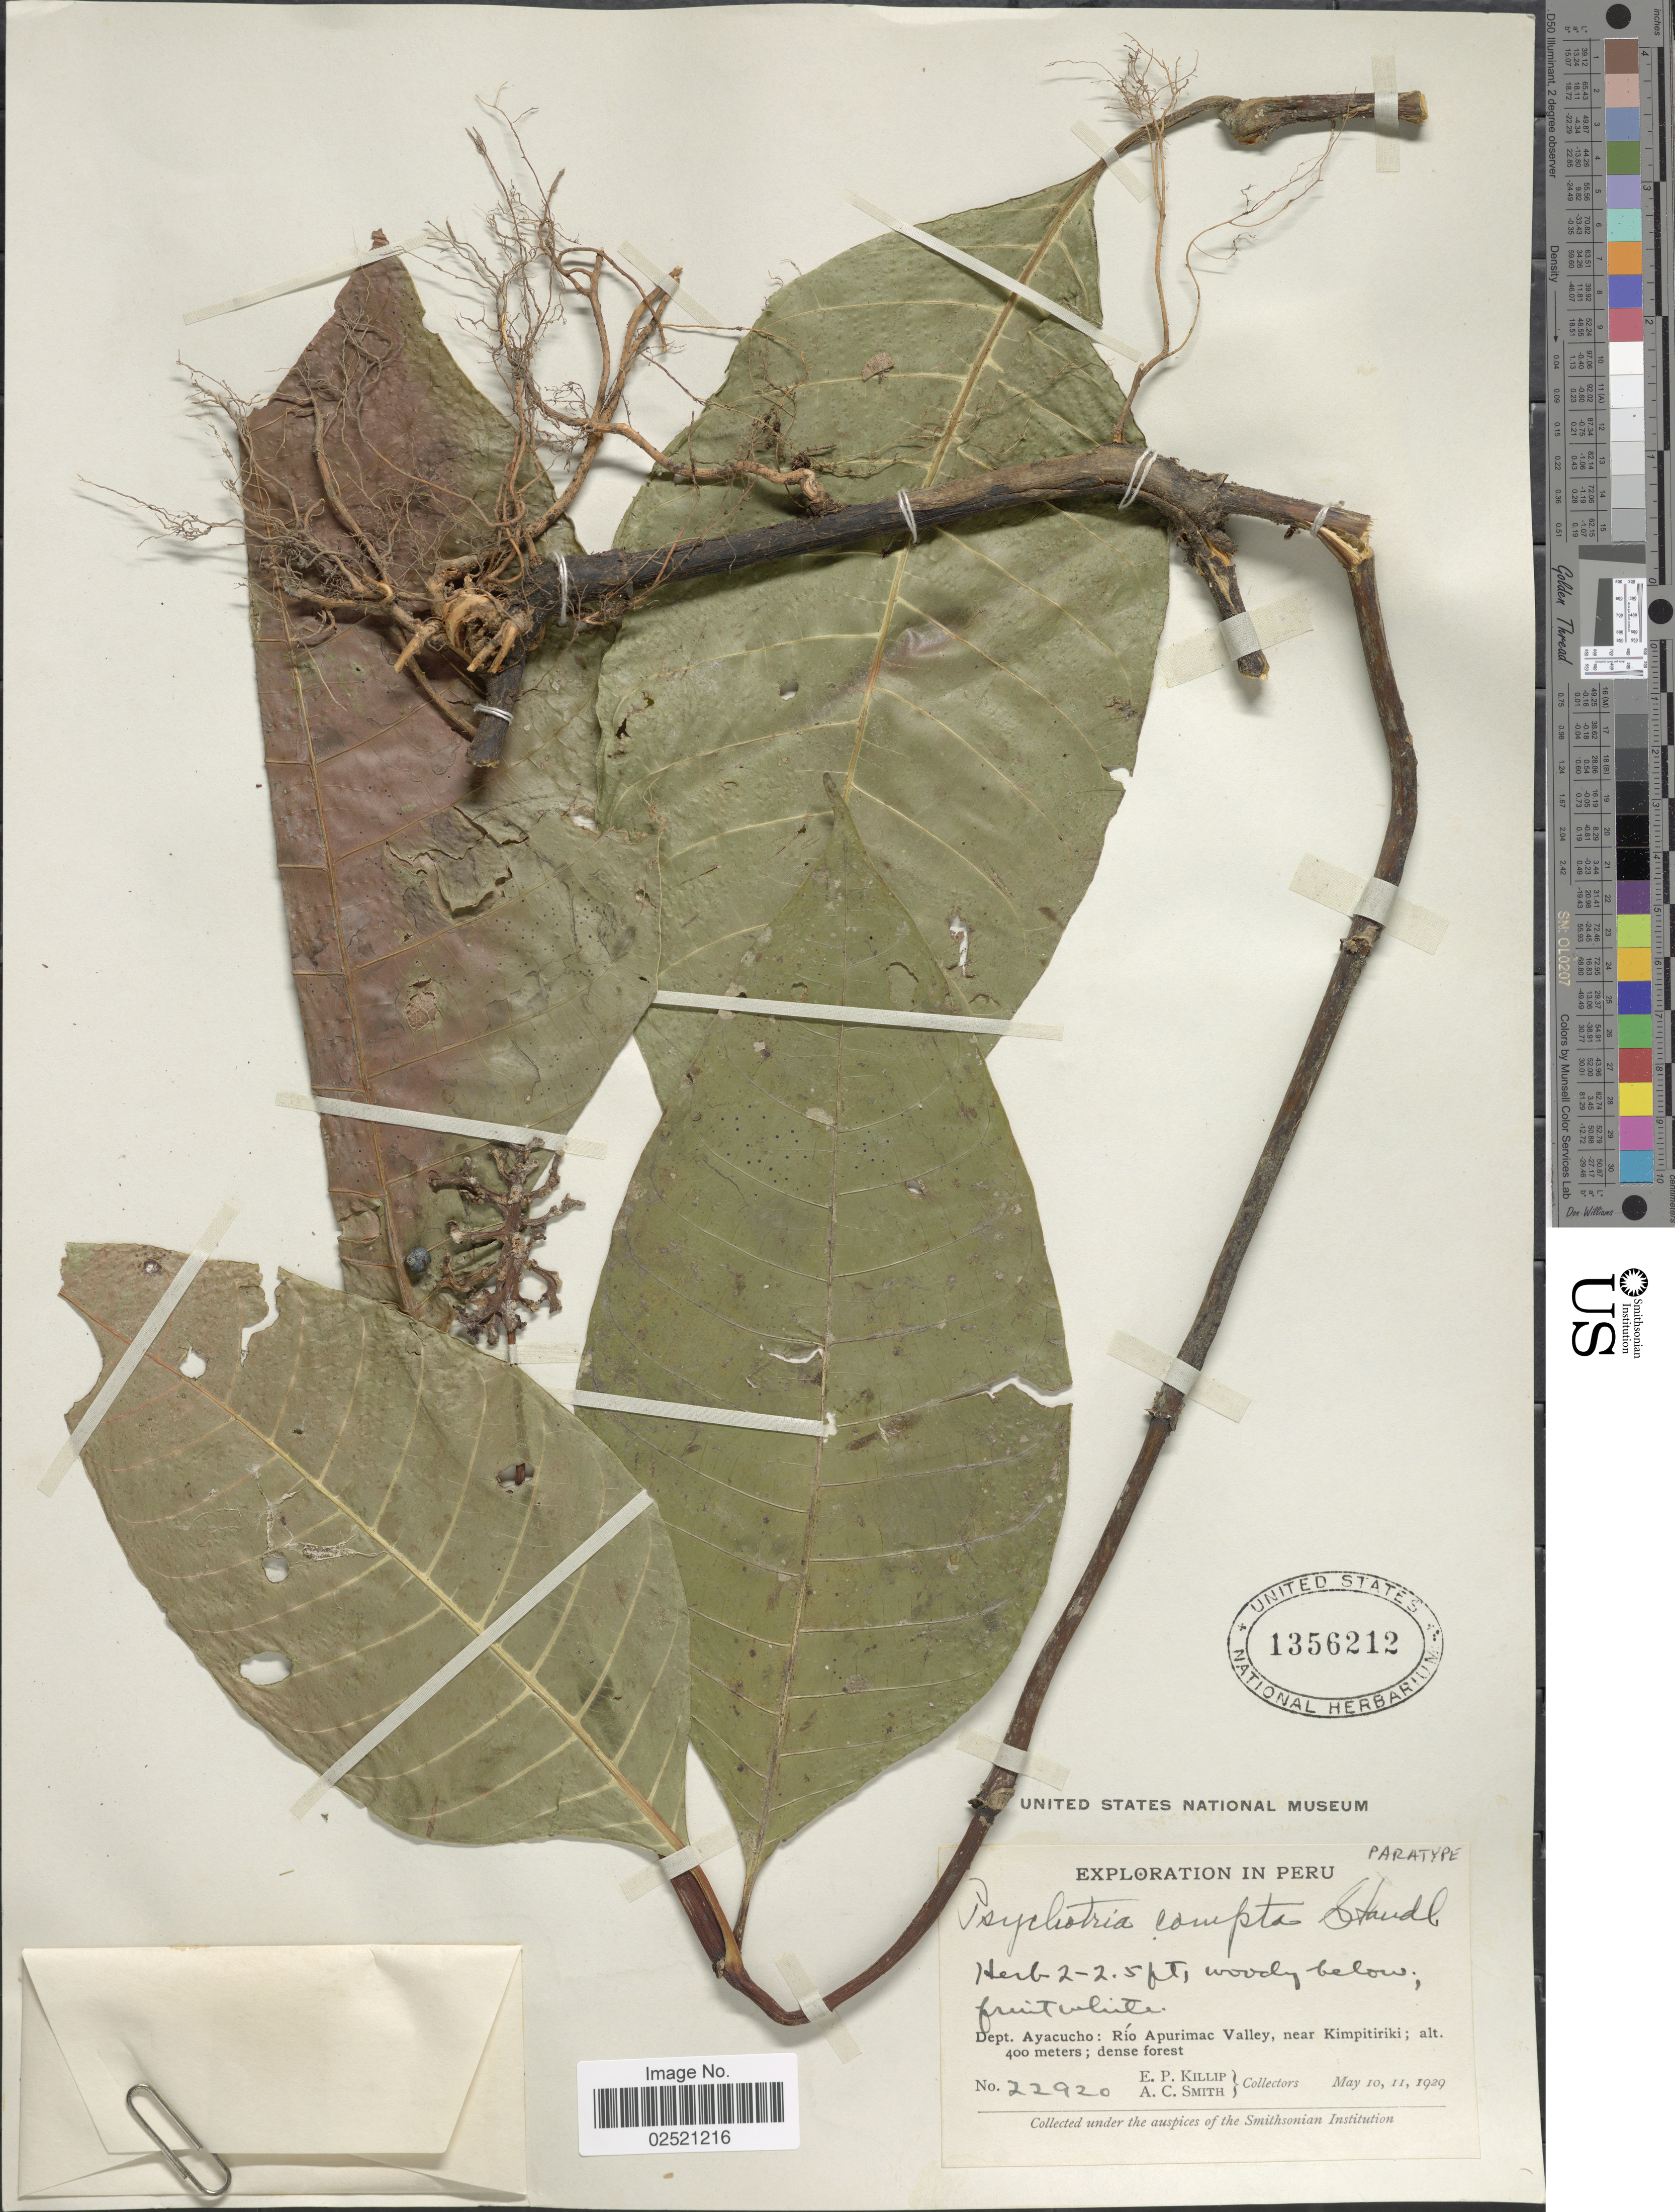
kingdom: Plantae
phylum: Tracheophyta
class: Magnoliopsida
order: Gentianales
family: Rubiaceae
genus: Psychotria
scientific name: Psychotria compta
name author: Standl.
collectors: E. P. Killip & A. C. Smith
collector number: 22920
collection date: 1929-05-10/1929-05-11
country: Peru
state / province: Ayacucho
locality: Rio Apurimac Valley, near Kimpitiriki.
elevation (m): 400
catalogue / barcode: US 1356212